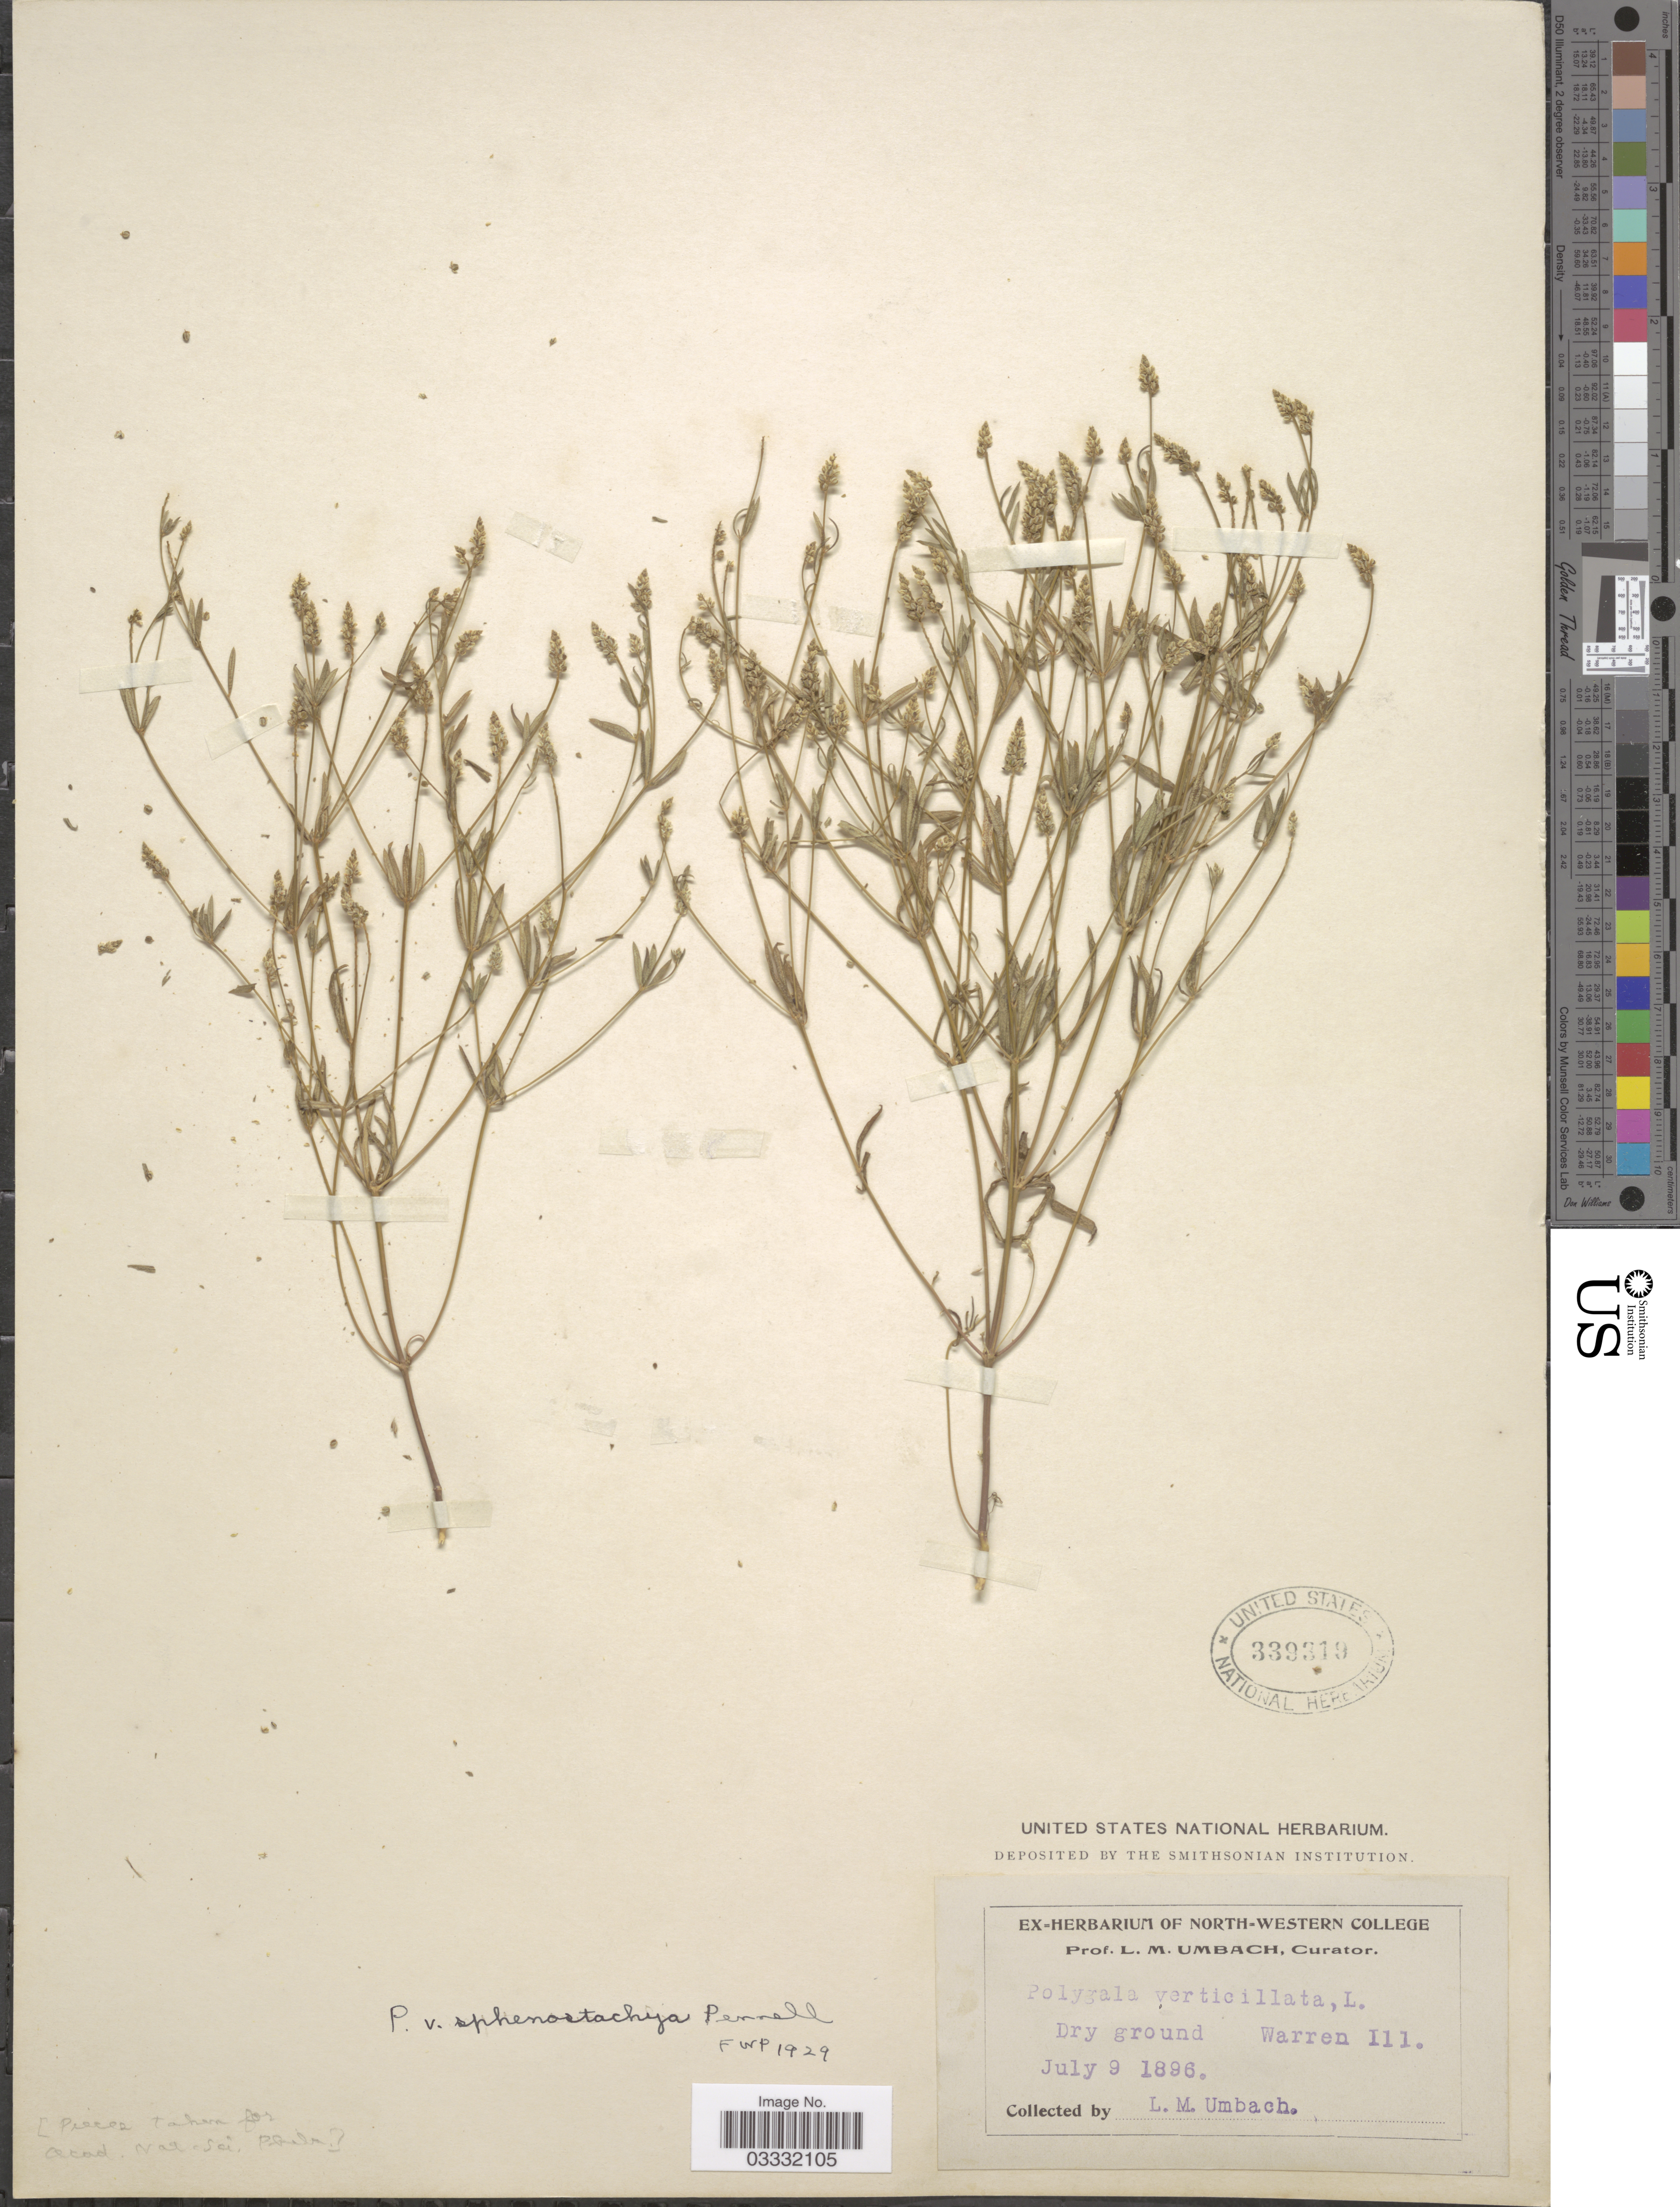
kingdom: Plantae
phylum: Tracheophyta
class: Magnoliopsida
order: Fabales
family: Polygalaceae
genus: Polygala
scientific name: Polygala verticillata var. sphenostachya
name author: Pennell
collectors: L. M. Umbach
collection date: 1896-07-09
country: United States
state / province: Illinois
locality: Warren Ill.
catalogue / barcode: US 339319